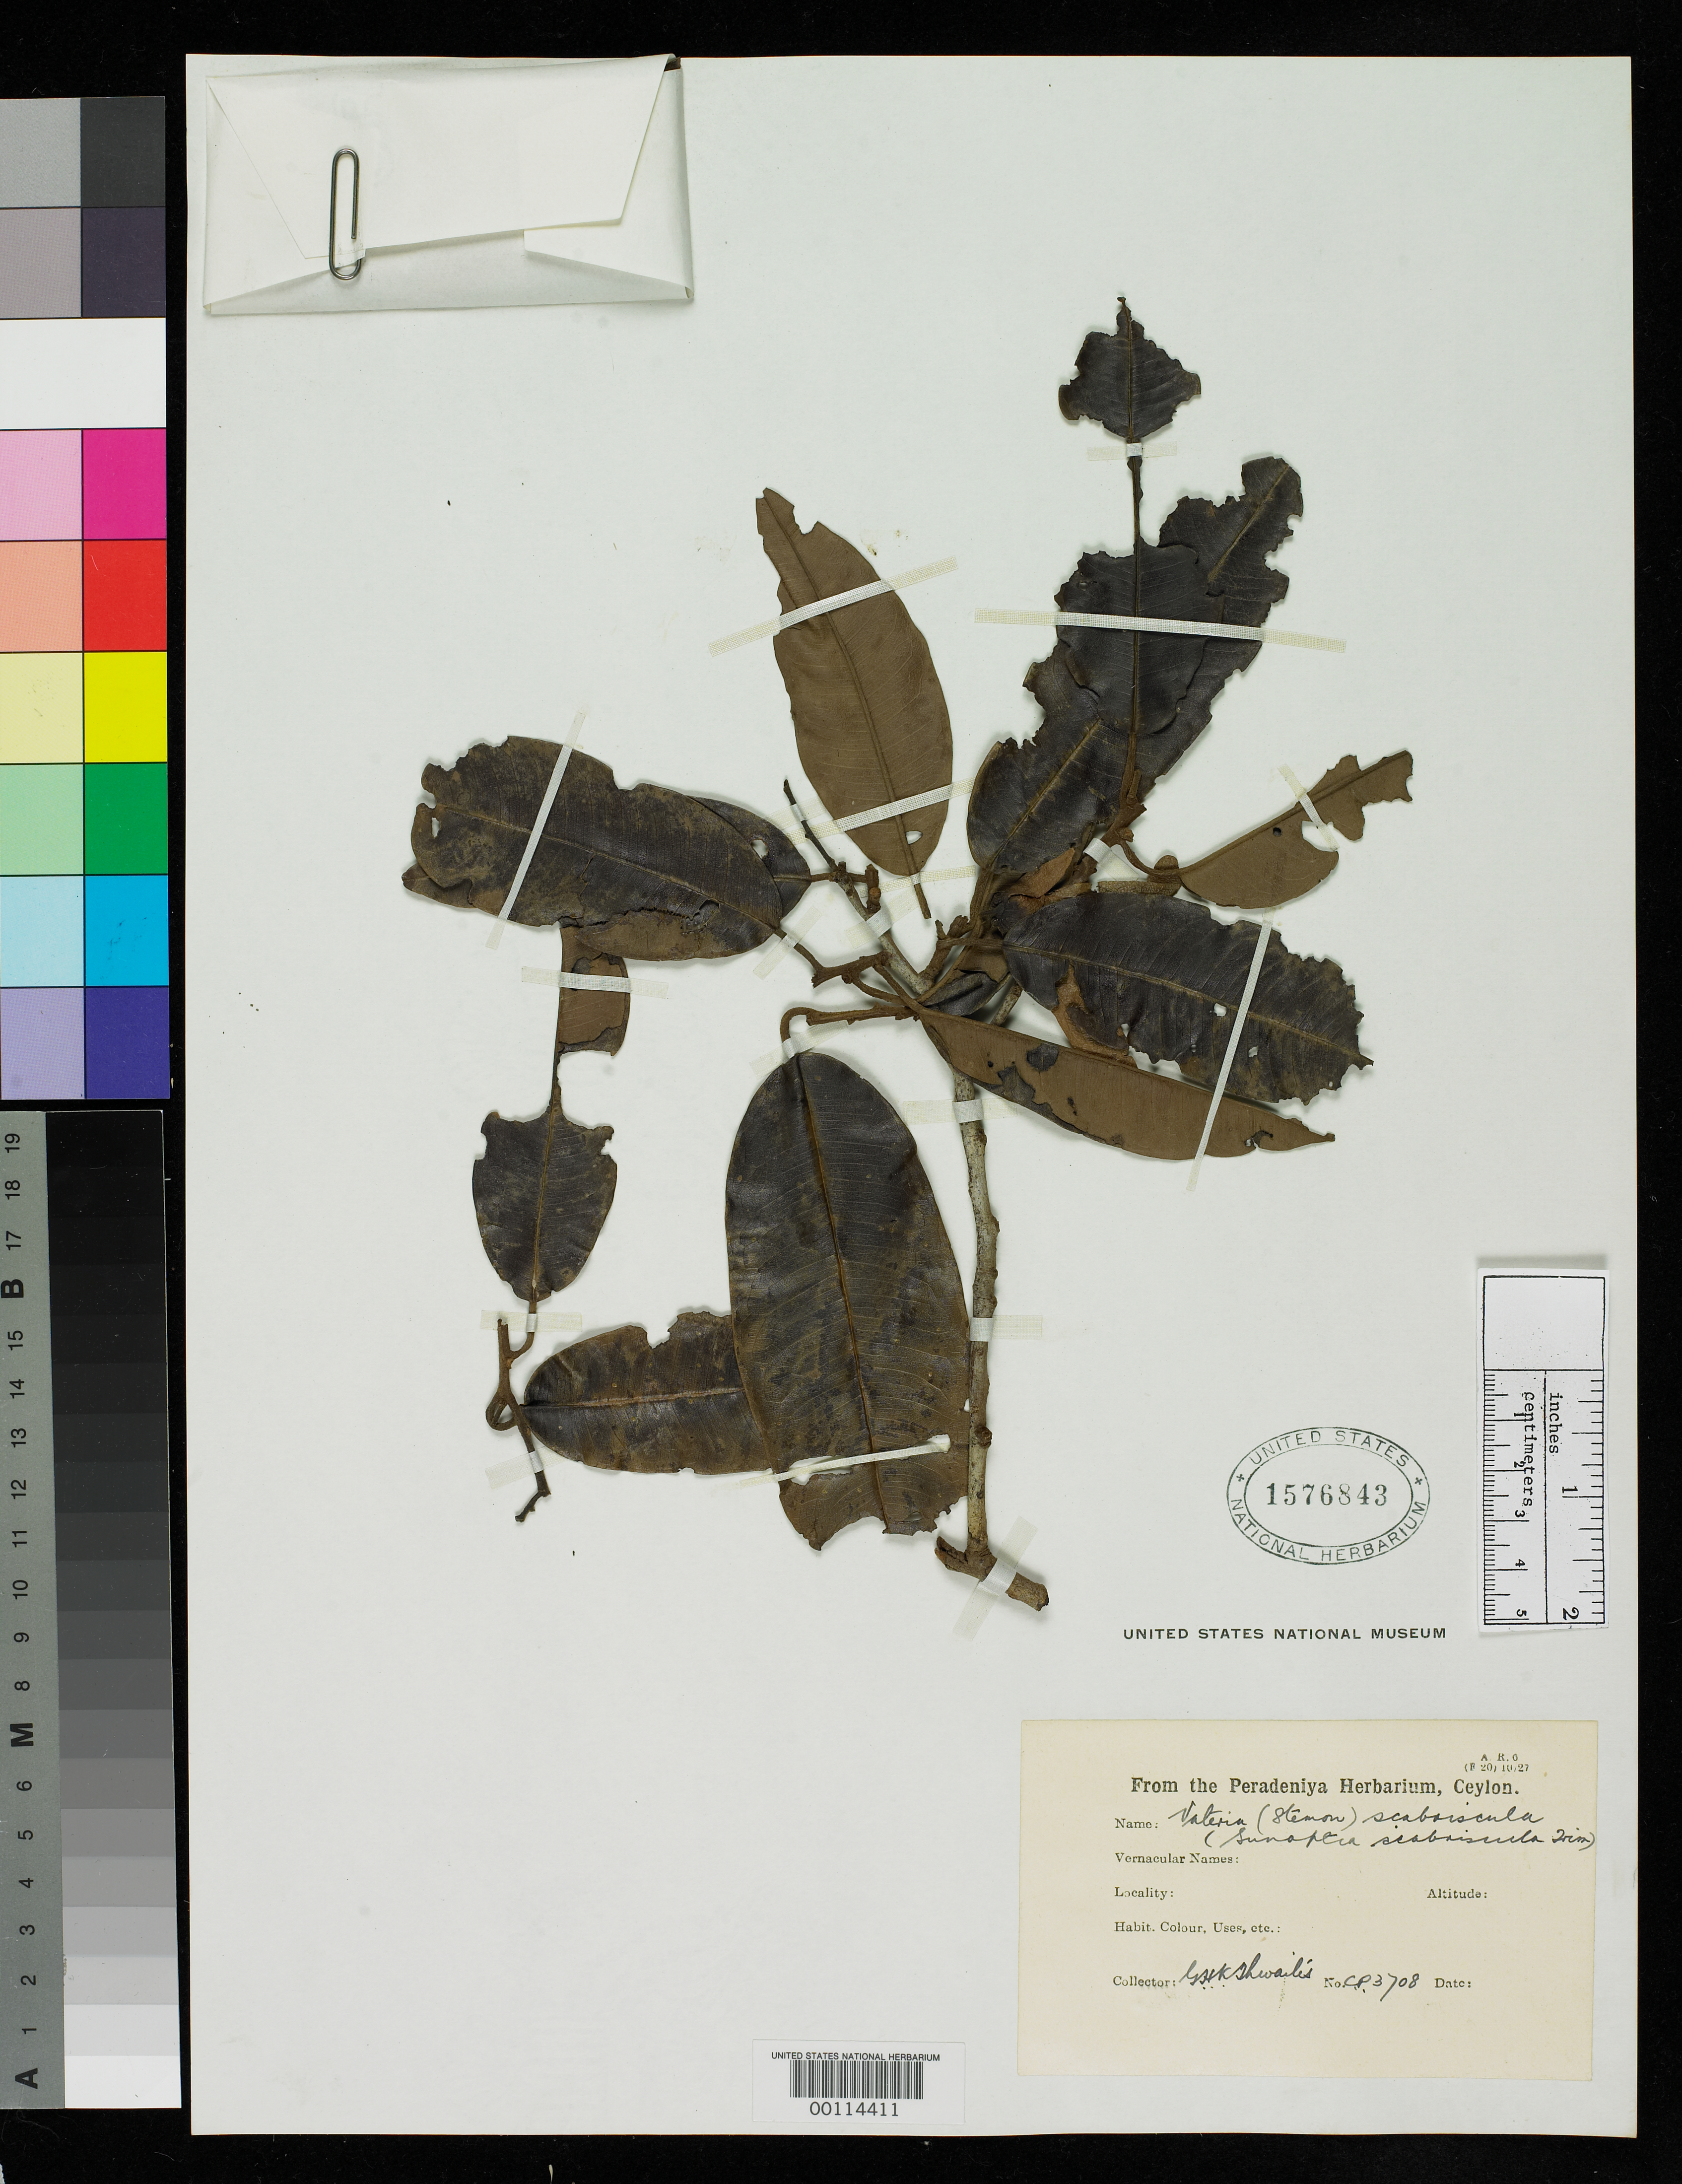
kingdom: Plantae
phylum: Tracheophyta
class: Magnoliopsida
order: Malvales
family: Dipterocarpaceae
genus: Vateria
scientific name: Vateria scabriuscula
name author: Thwaites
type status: Type Collection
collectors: G. H. K. Thwaites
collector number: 3708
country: Sri Lanka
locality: "Ceylon"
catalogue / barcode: US 1576843